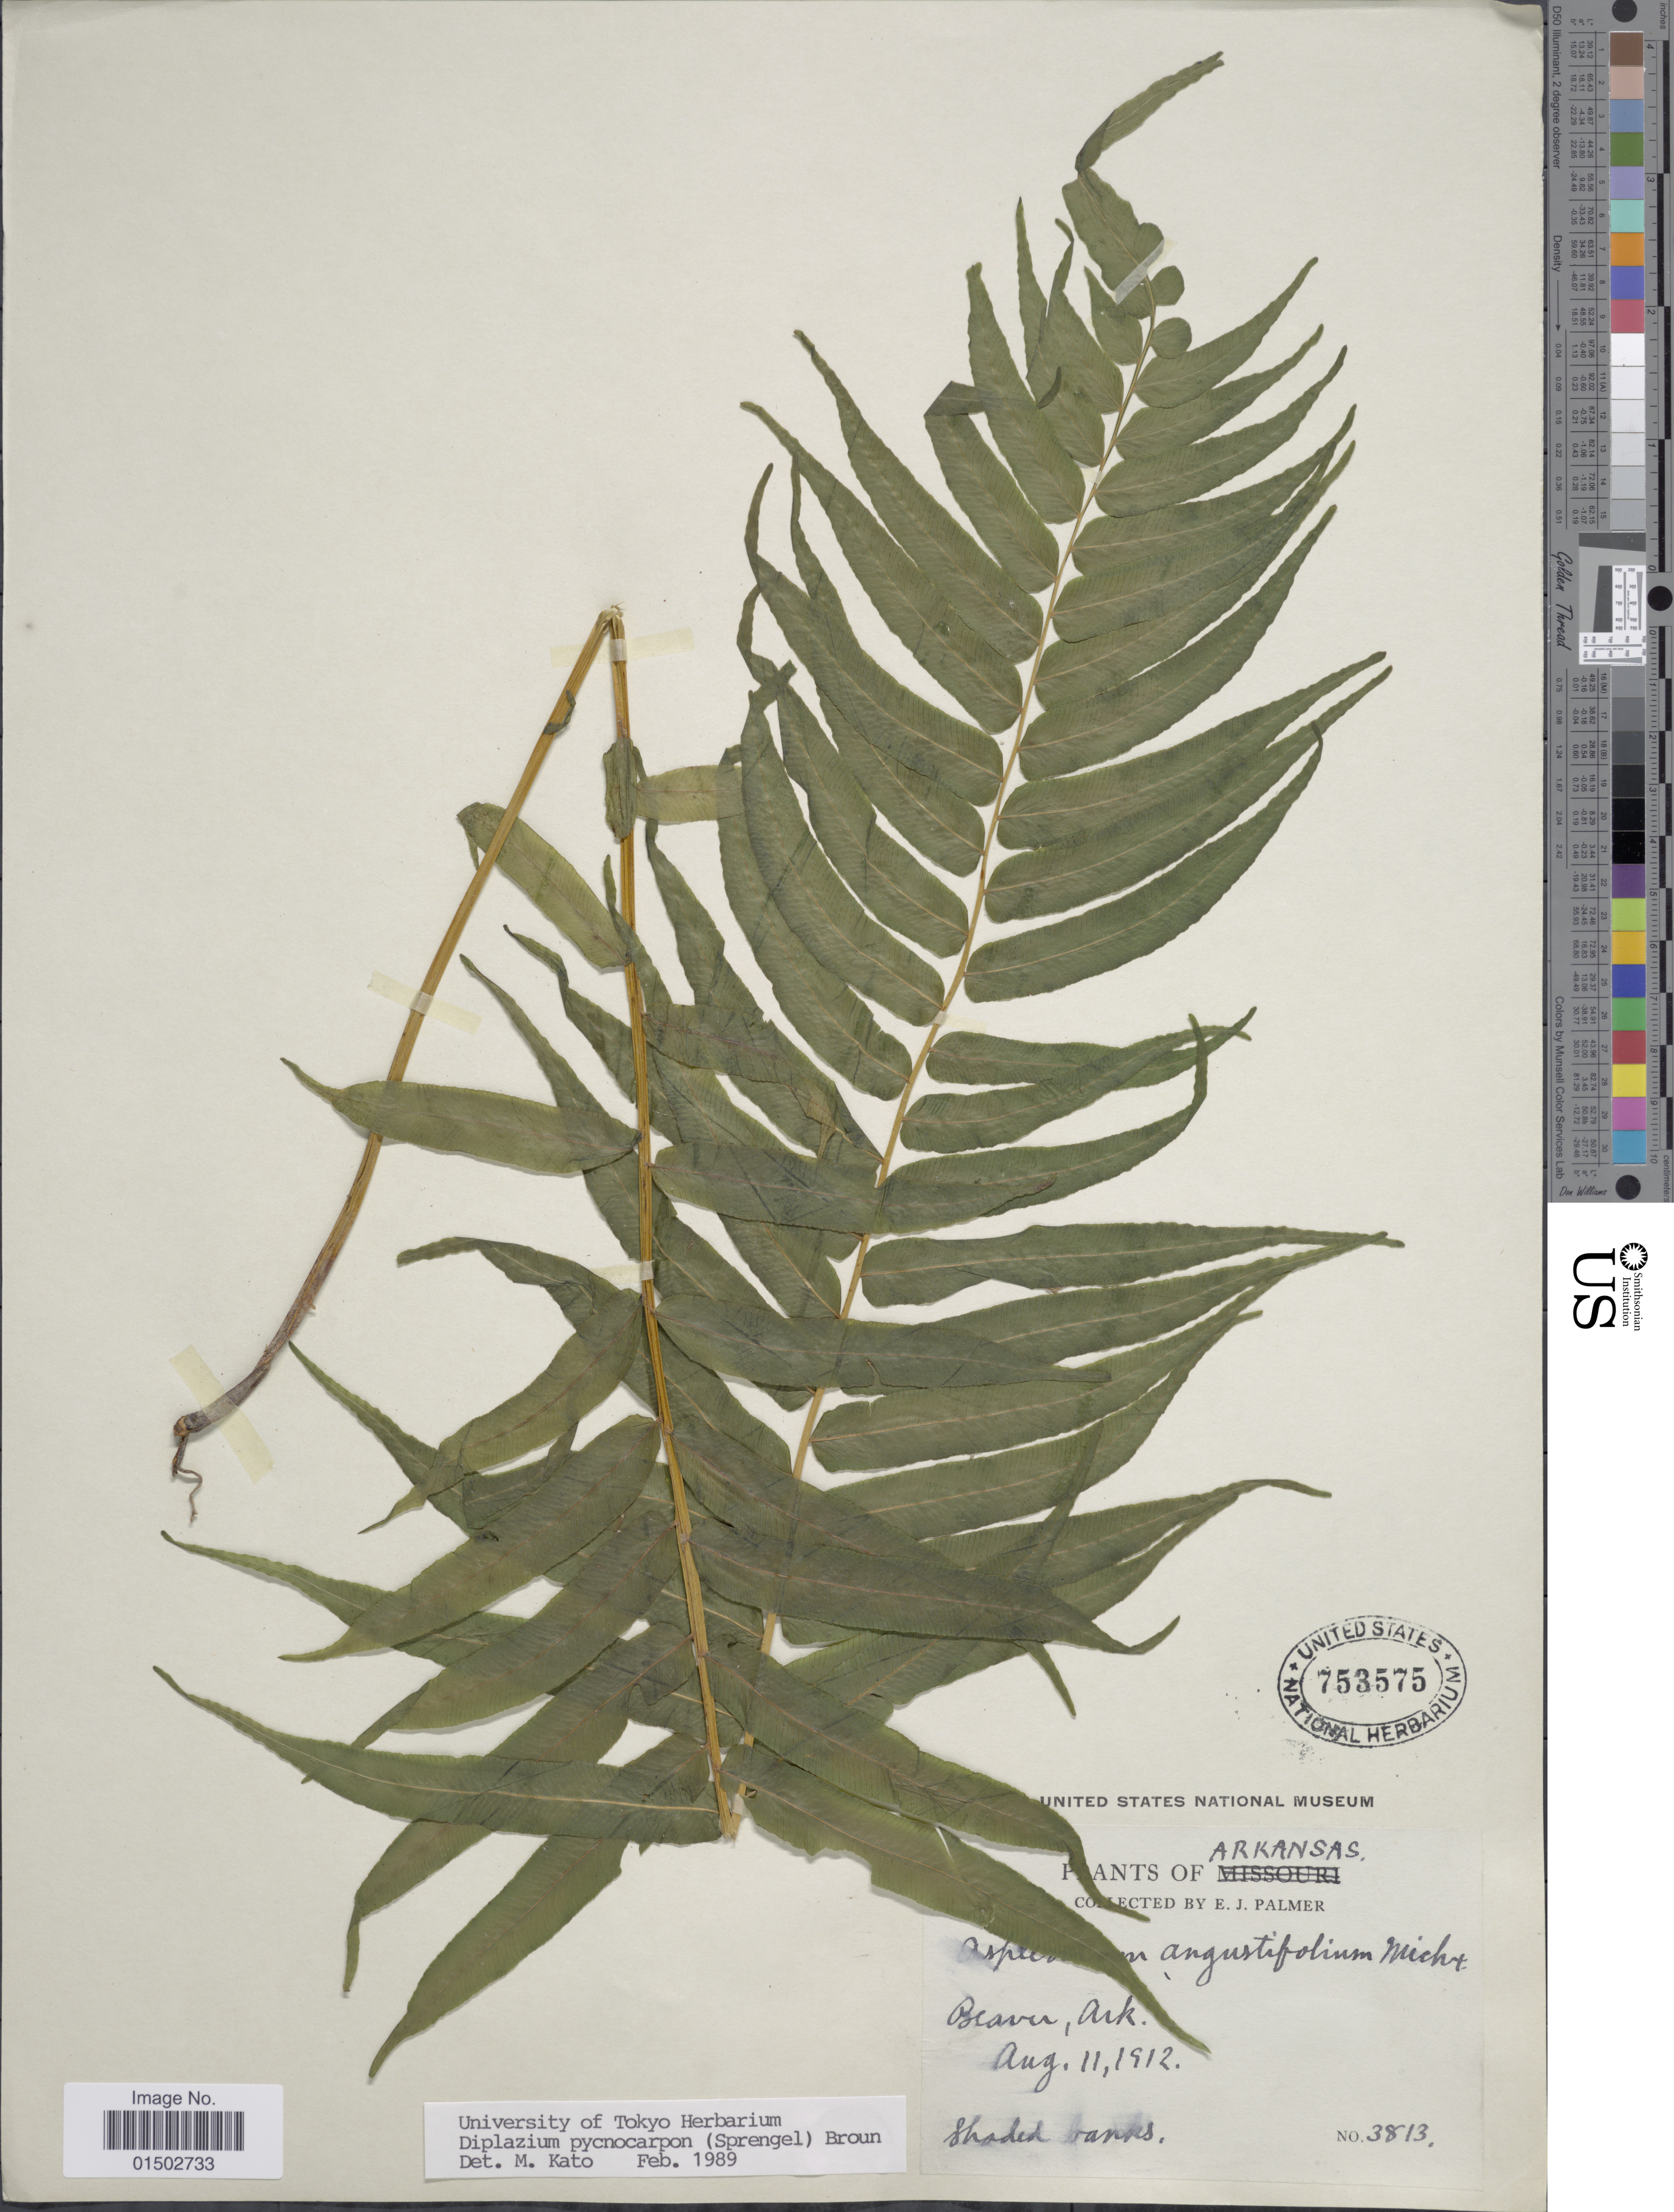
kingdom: Plantae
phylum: Tracheophyta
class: Polypodiopsida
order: Polypodiales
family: Diplaziopsidaceae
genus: Homalosorus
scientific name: Homalosorus pycnocarpos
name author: (Spreng.) Pic. Serm.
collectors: E. J. Palmer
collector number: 3813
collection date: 1912-08-11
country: United States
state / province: Arkansas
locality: Beaver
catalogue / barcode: US 753575